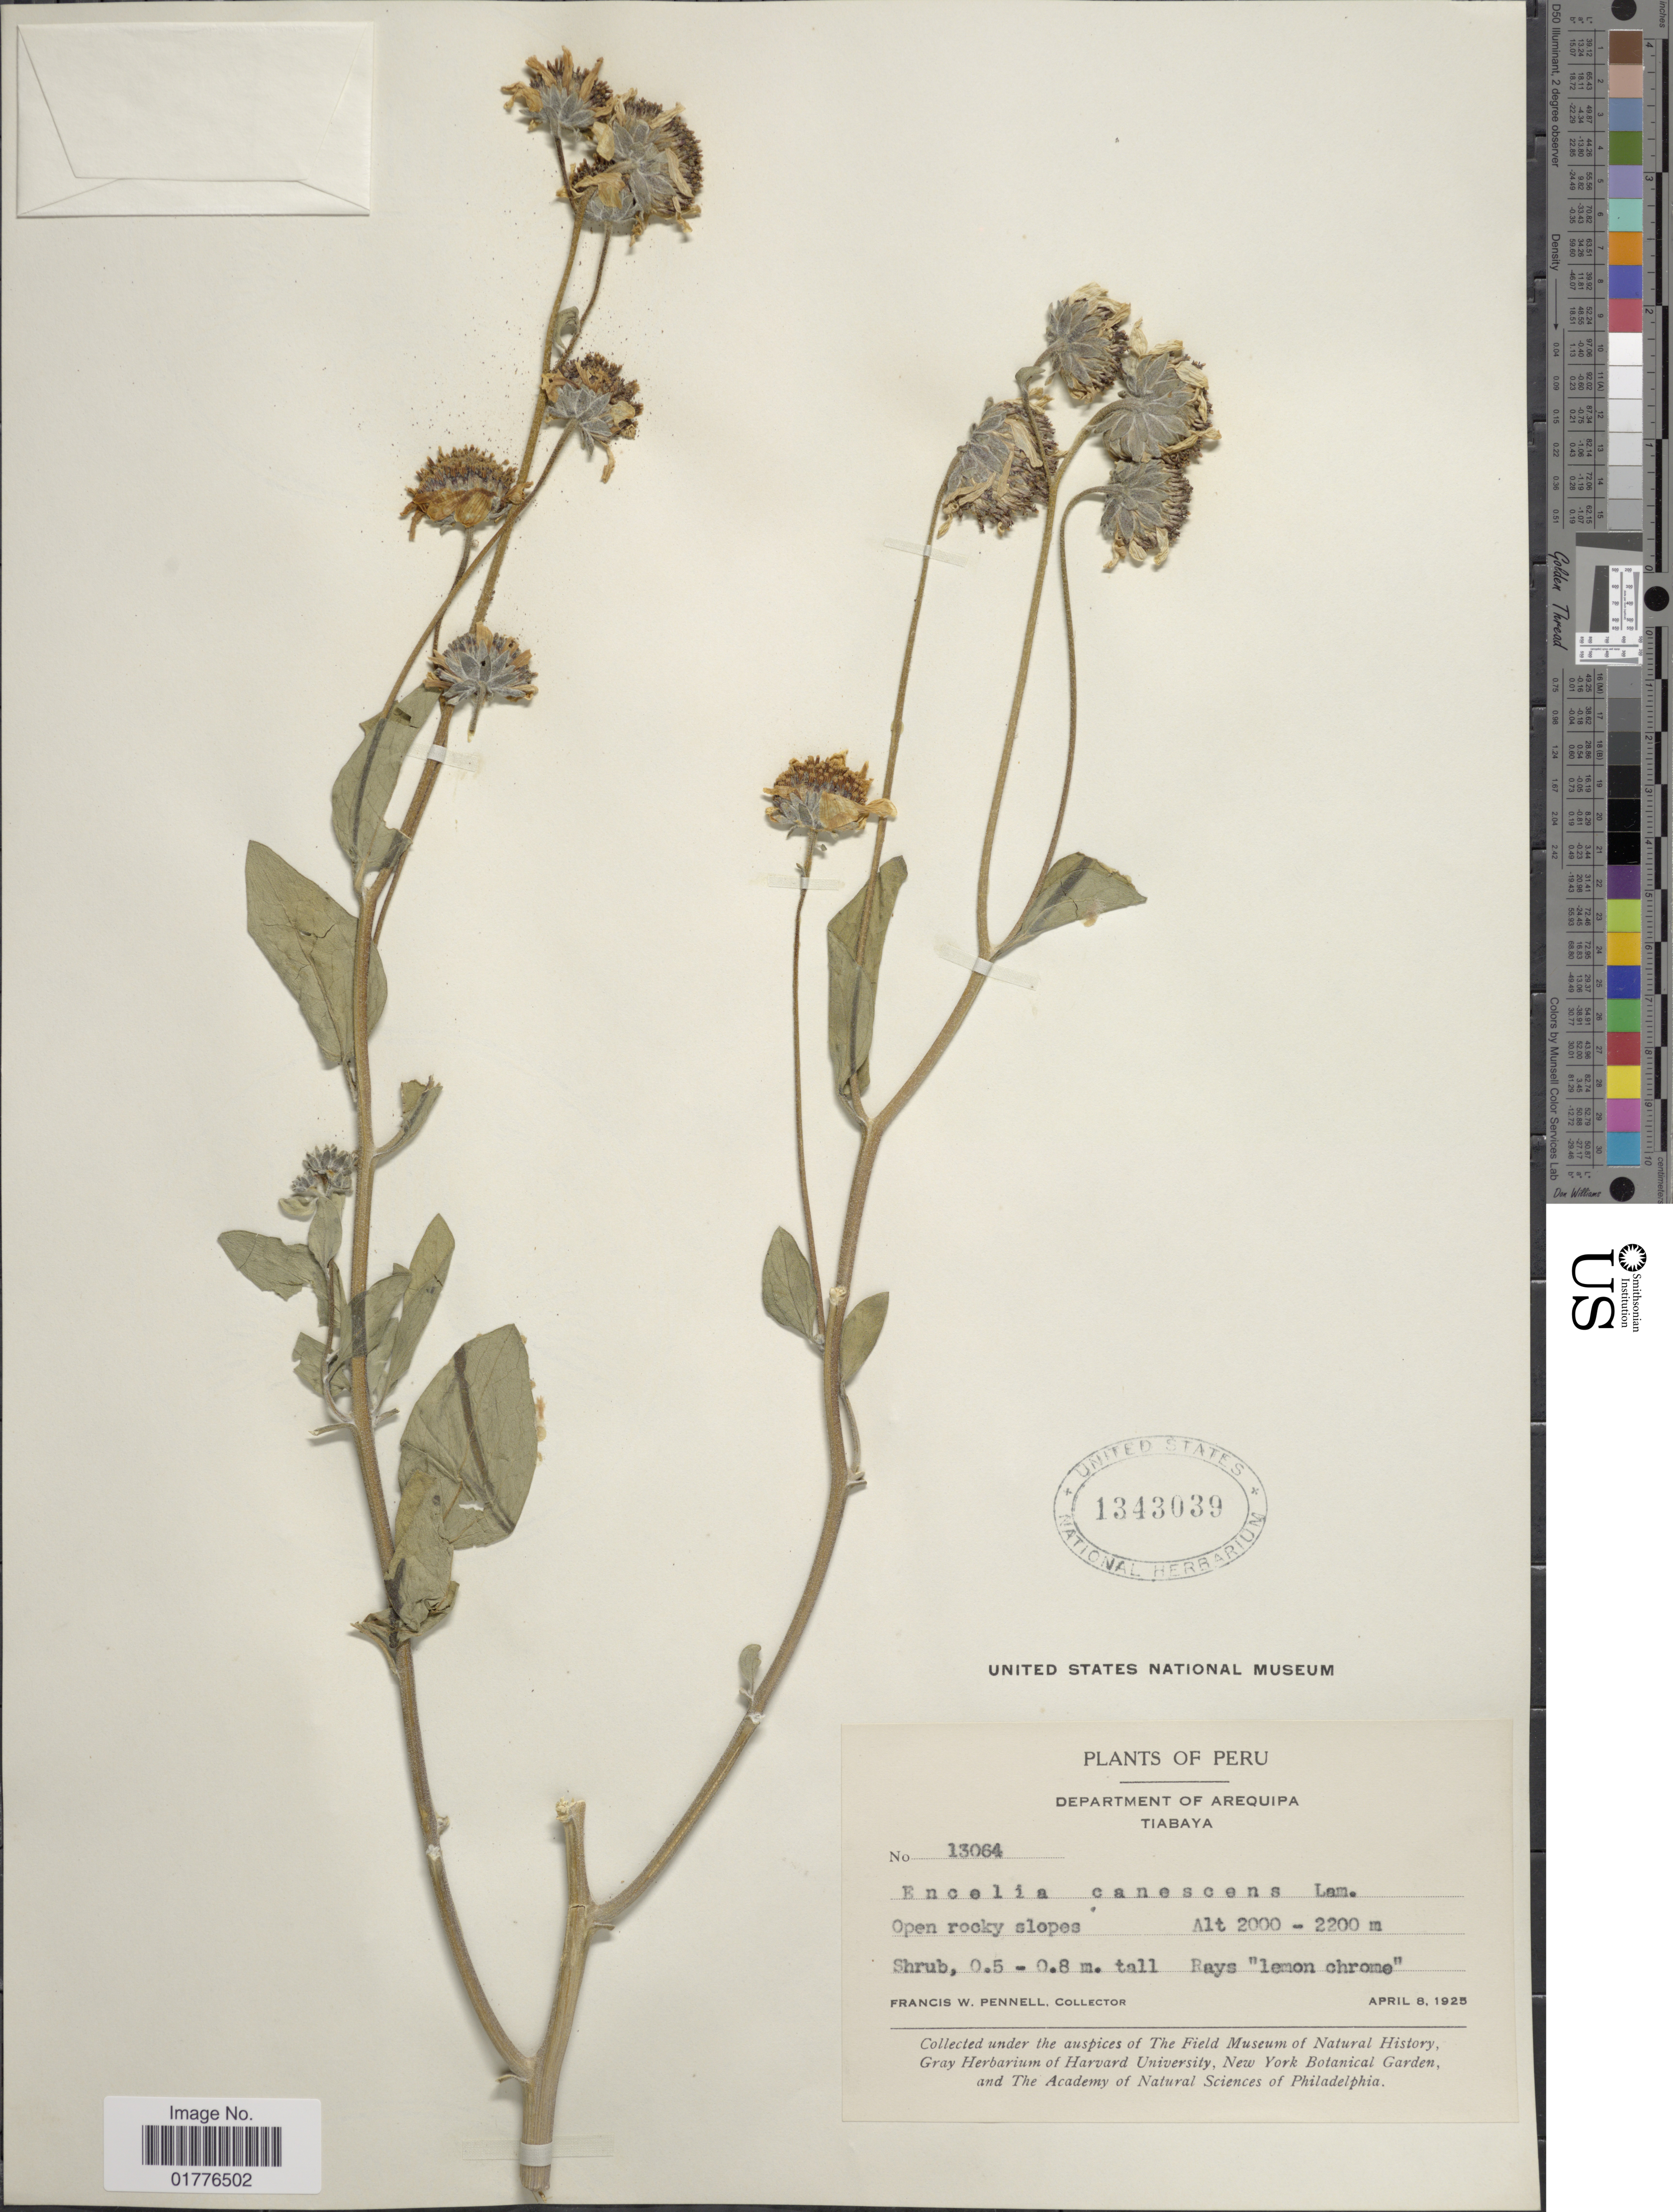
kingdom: Plantae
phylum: Tracheophyta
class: Magnoliopsida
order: Asterales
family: Asteraceae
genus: Encelia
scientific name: Encelia canescens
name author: Lam.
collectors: F. W. Pennell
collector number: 13064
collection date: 1925-04-08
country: Peru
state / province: Arequipa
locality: Tiabaya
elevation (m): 2000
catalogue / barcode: US 1343039